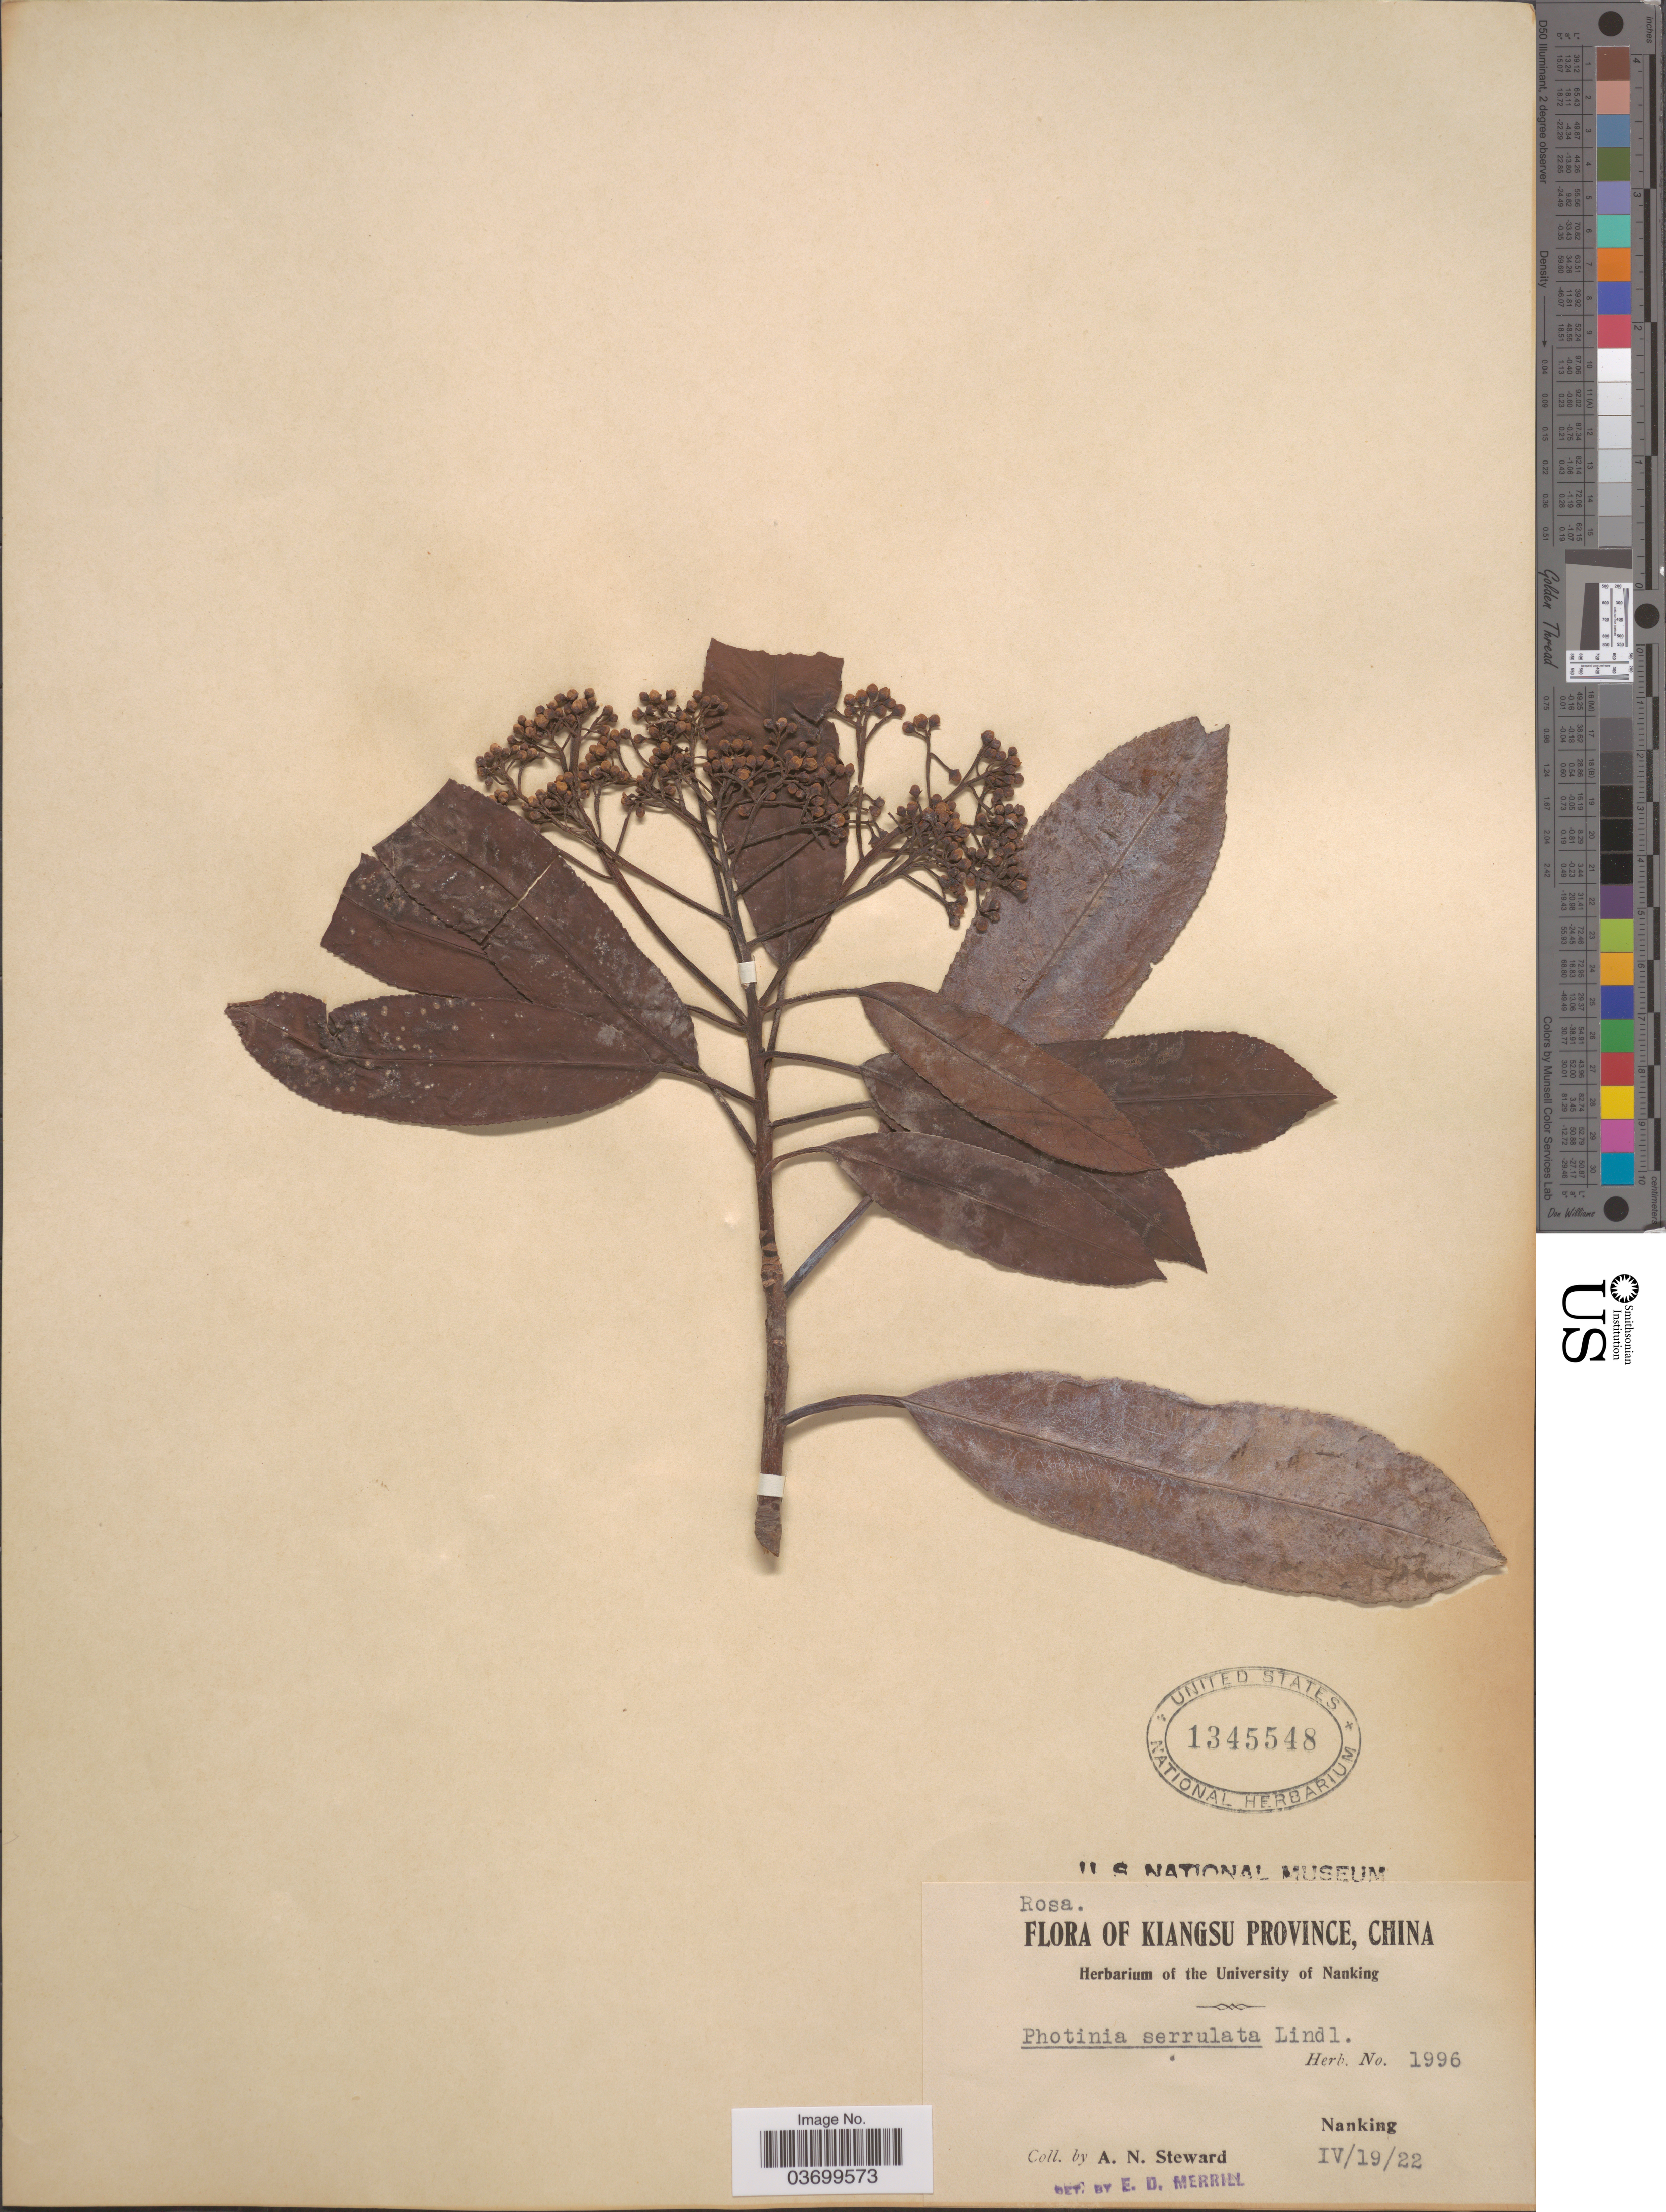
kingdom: Plantae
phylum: Tracheophyta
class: Magnoliopsida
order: Rosales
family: Rosaceae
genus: Photinia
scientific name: Photinia serrulata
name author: Franch. & Sav.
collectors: A. N. Steward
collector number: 1996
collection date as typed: Transcribed d/m/y: 19/4/22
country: China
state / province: Jiangsu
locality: Kiangsu Province. Nanking.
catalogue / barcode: US 1345548